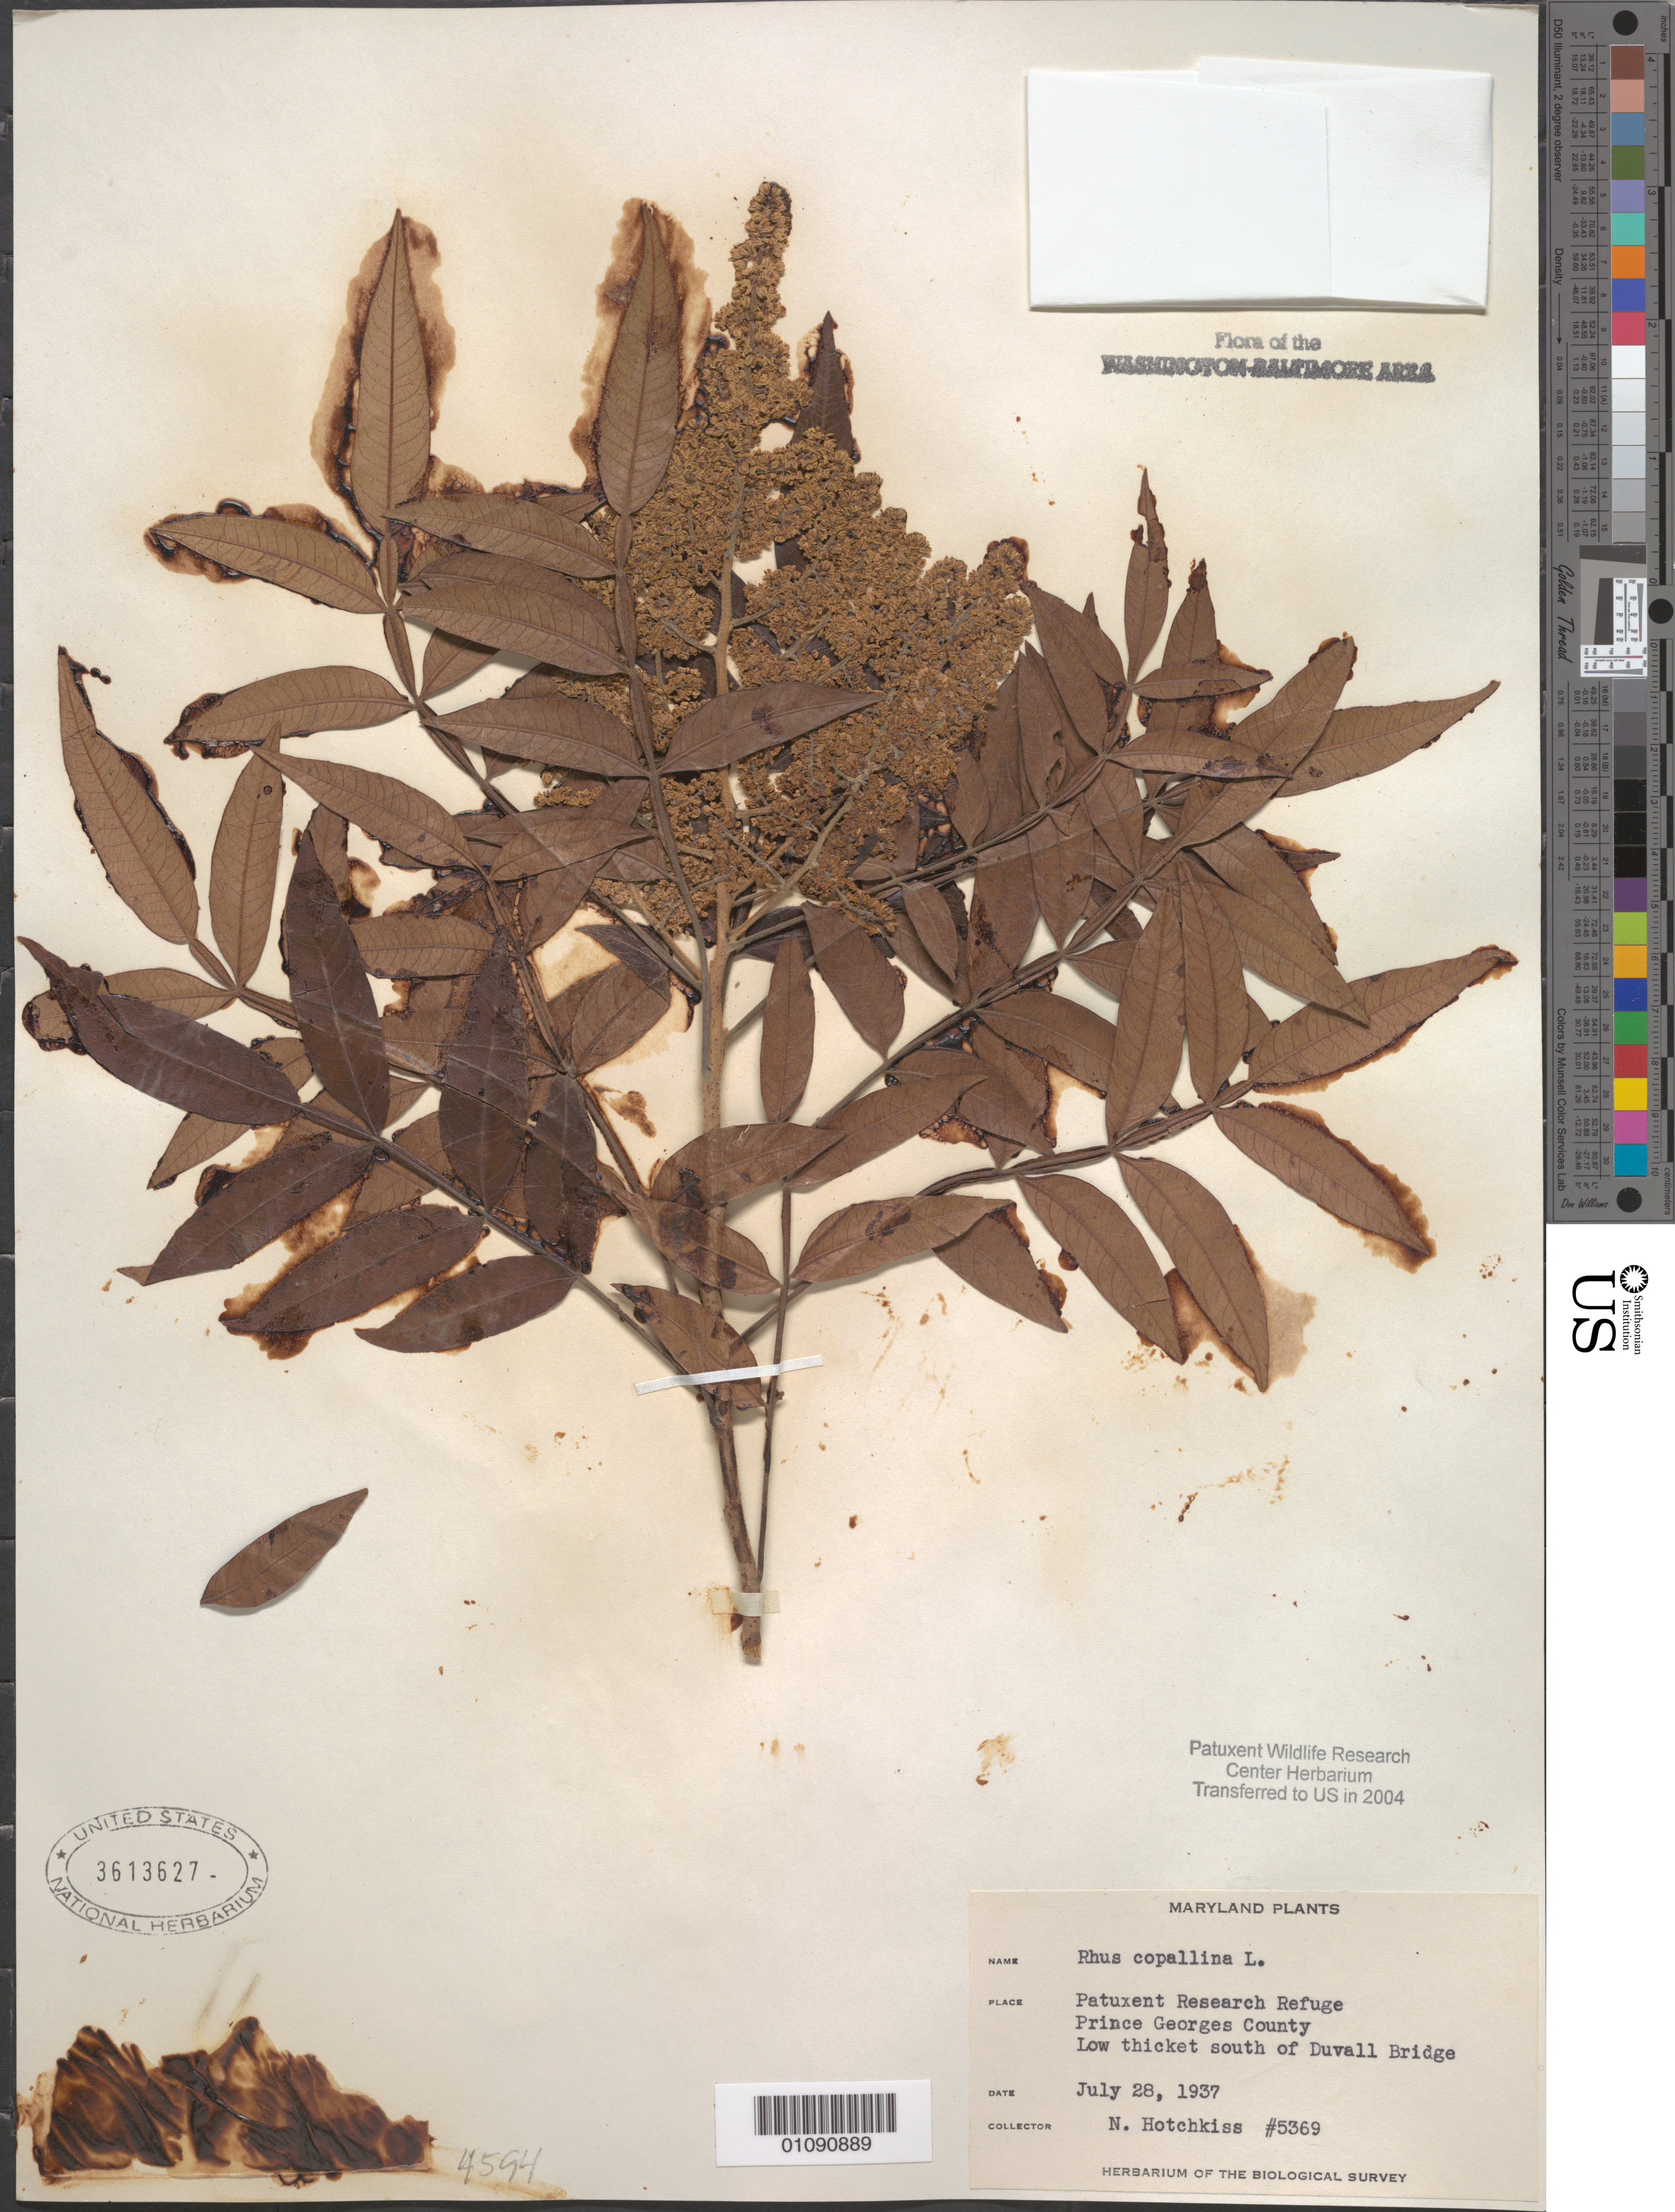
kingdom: Plantae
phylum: Tracheophyta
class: Magnoliopsida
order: Sapindales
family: Anacardiaceae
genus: Rhus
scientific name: Rhus copallinum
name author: L.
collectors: N. Hotchkiss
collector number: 5369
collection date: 1937-07-28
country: United States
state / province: Maryland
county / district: Prince George's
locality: Patuxent Wildlife Refuge, S. of Duvall Bridge.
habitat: Low thicket.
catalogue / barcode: US 3613627